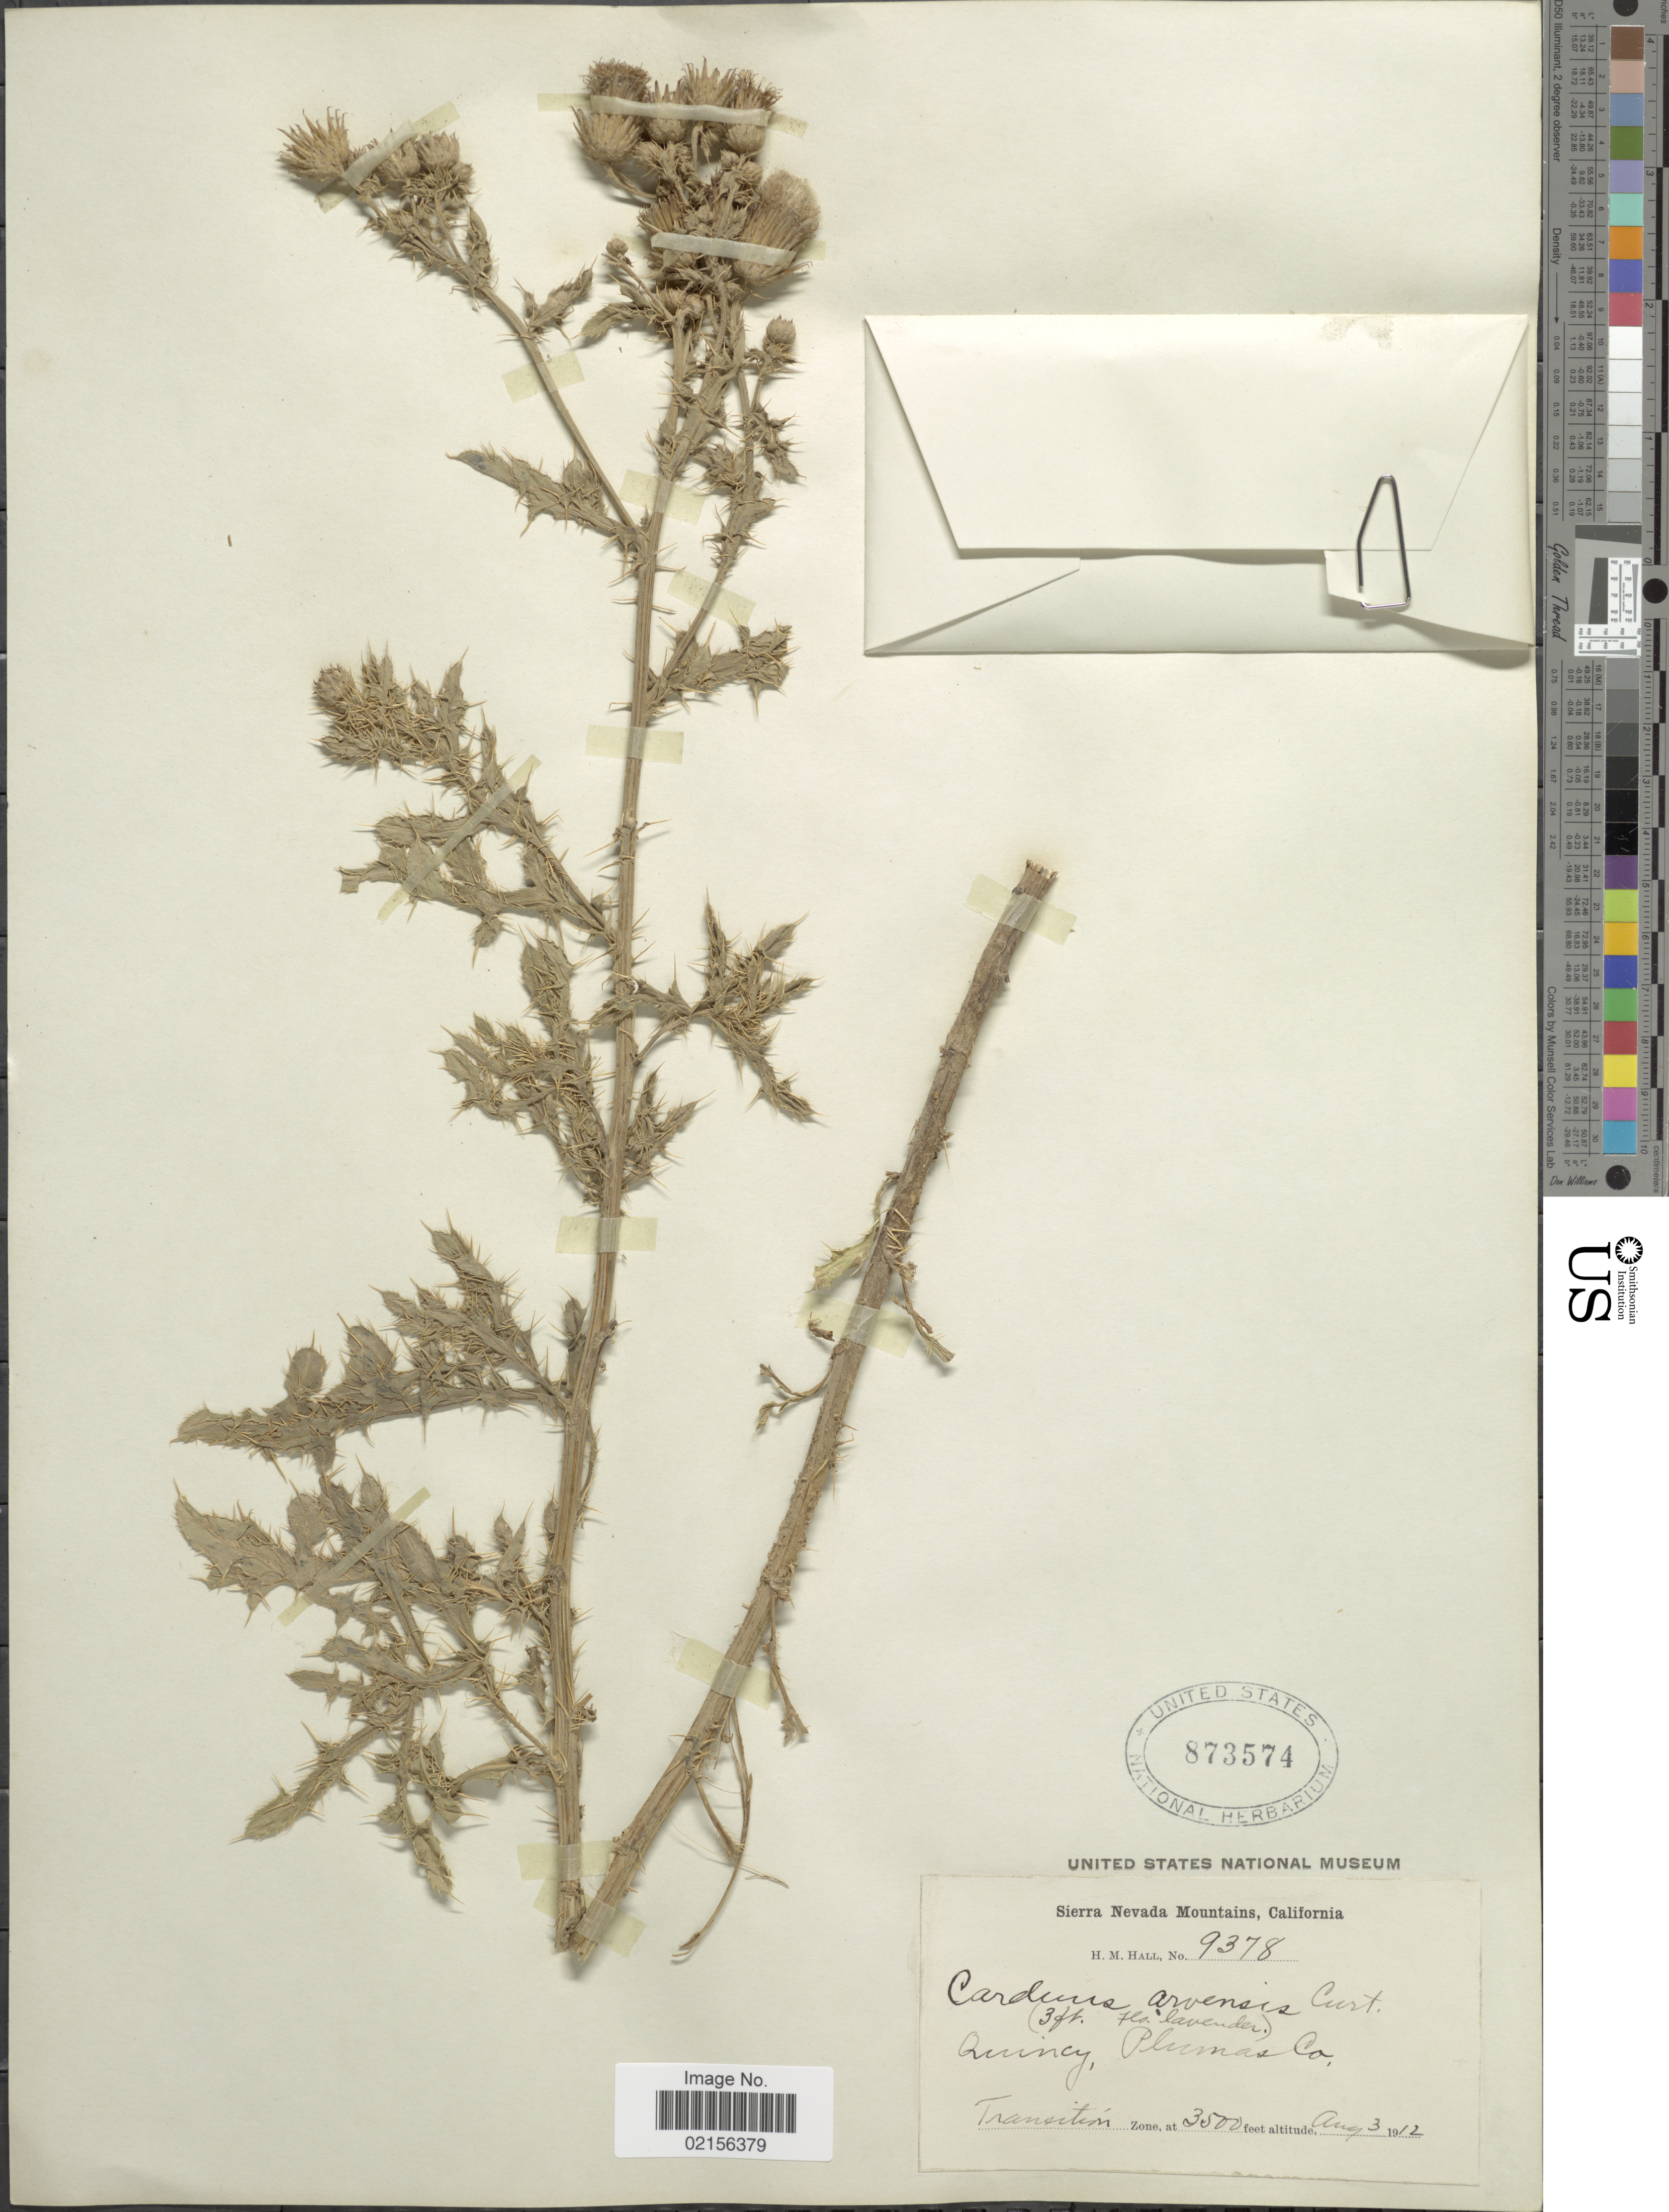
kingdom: Plantae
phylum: Tracheophyta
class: Magnoliopsida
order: Asterales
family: Asteraceae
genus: Cirsium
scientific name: Cirsium arvense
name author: (L.) Scop.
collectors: H. M. Hall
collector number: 9378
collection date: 1912-08-03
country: United States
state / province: California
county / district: Plumas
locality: Quincy, Plumas Co, Transition Zone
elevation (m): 1067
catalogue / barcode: US 73574